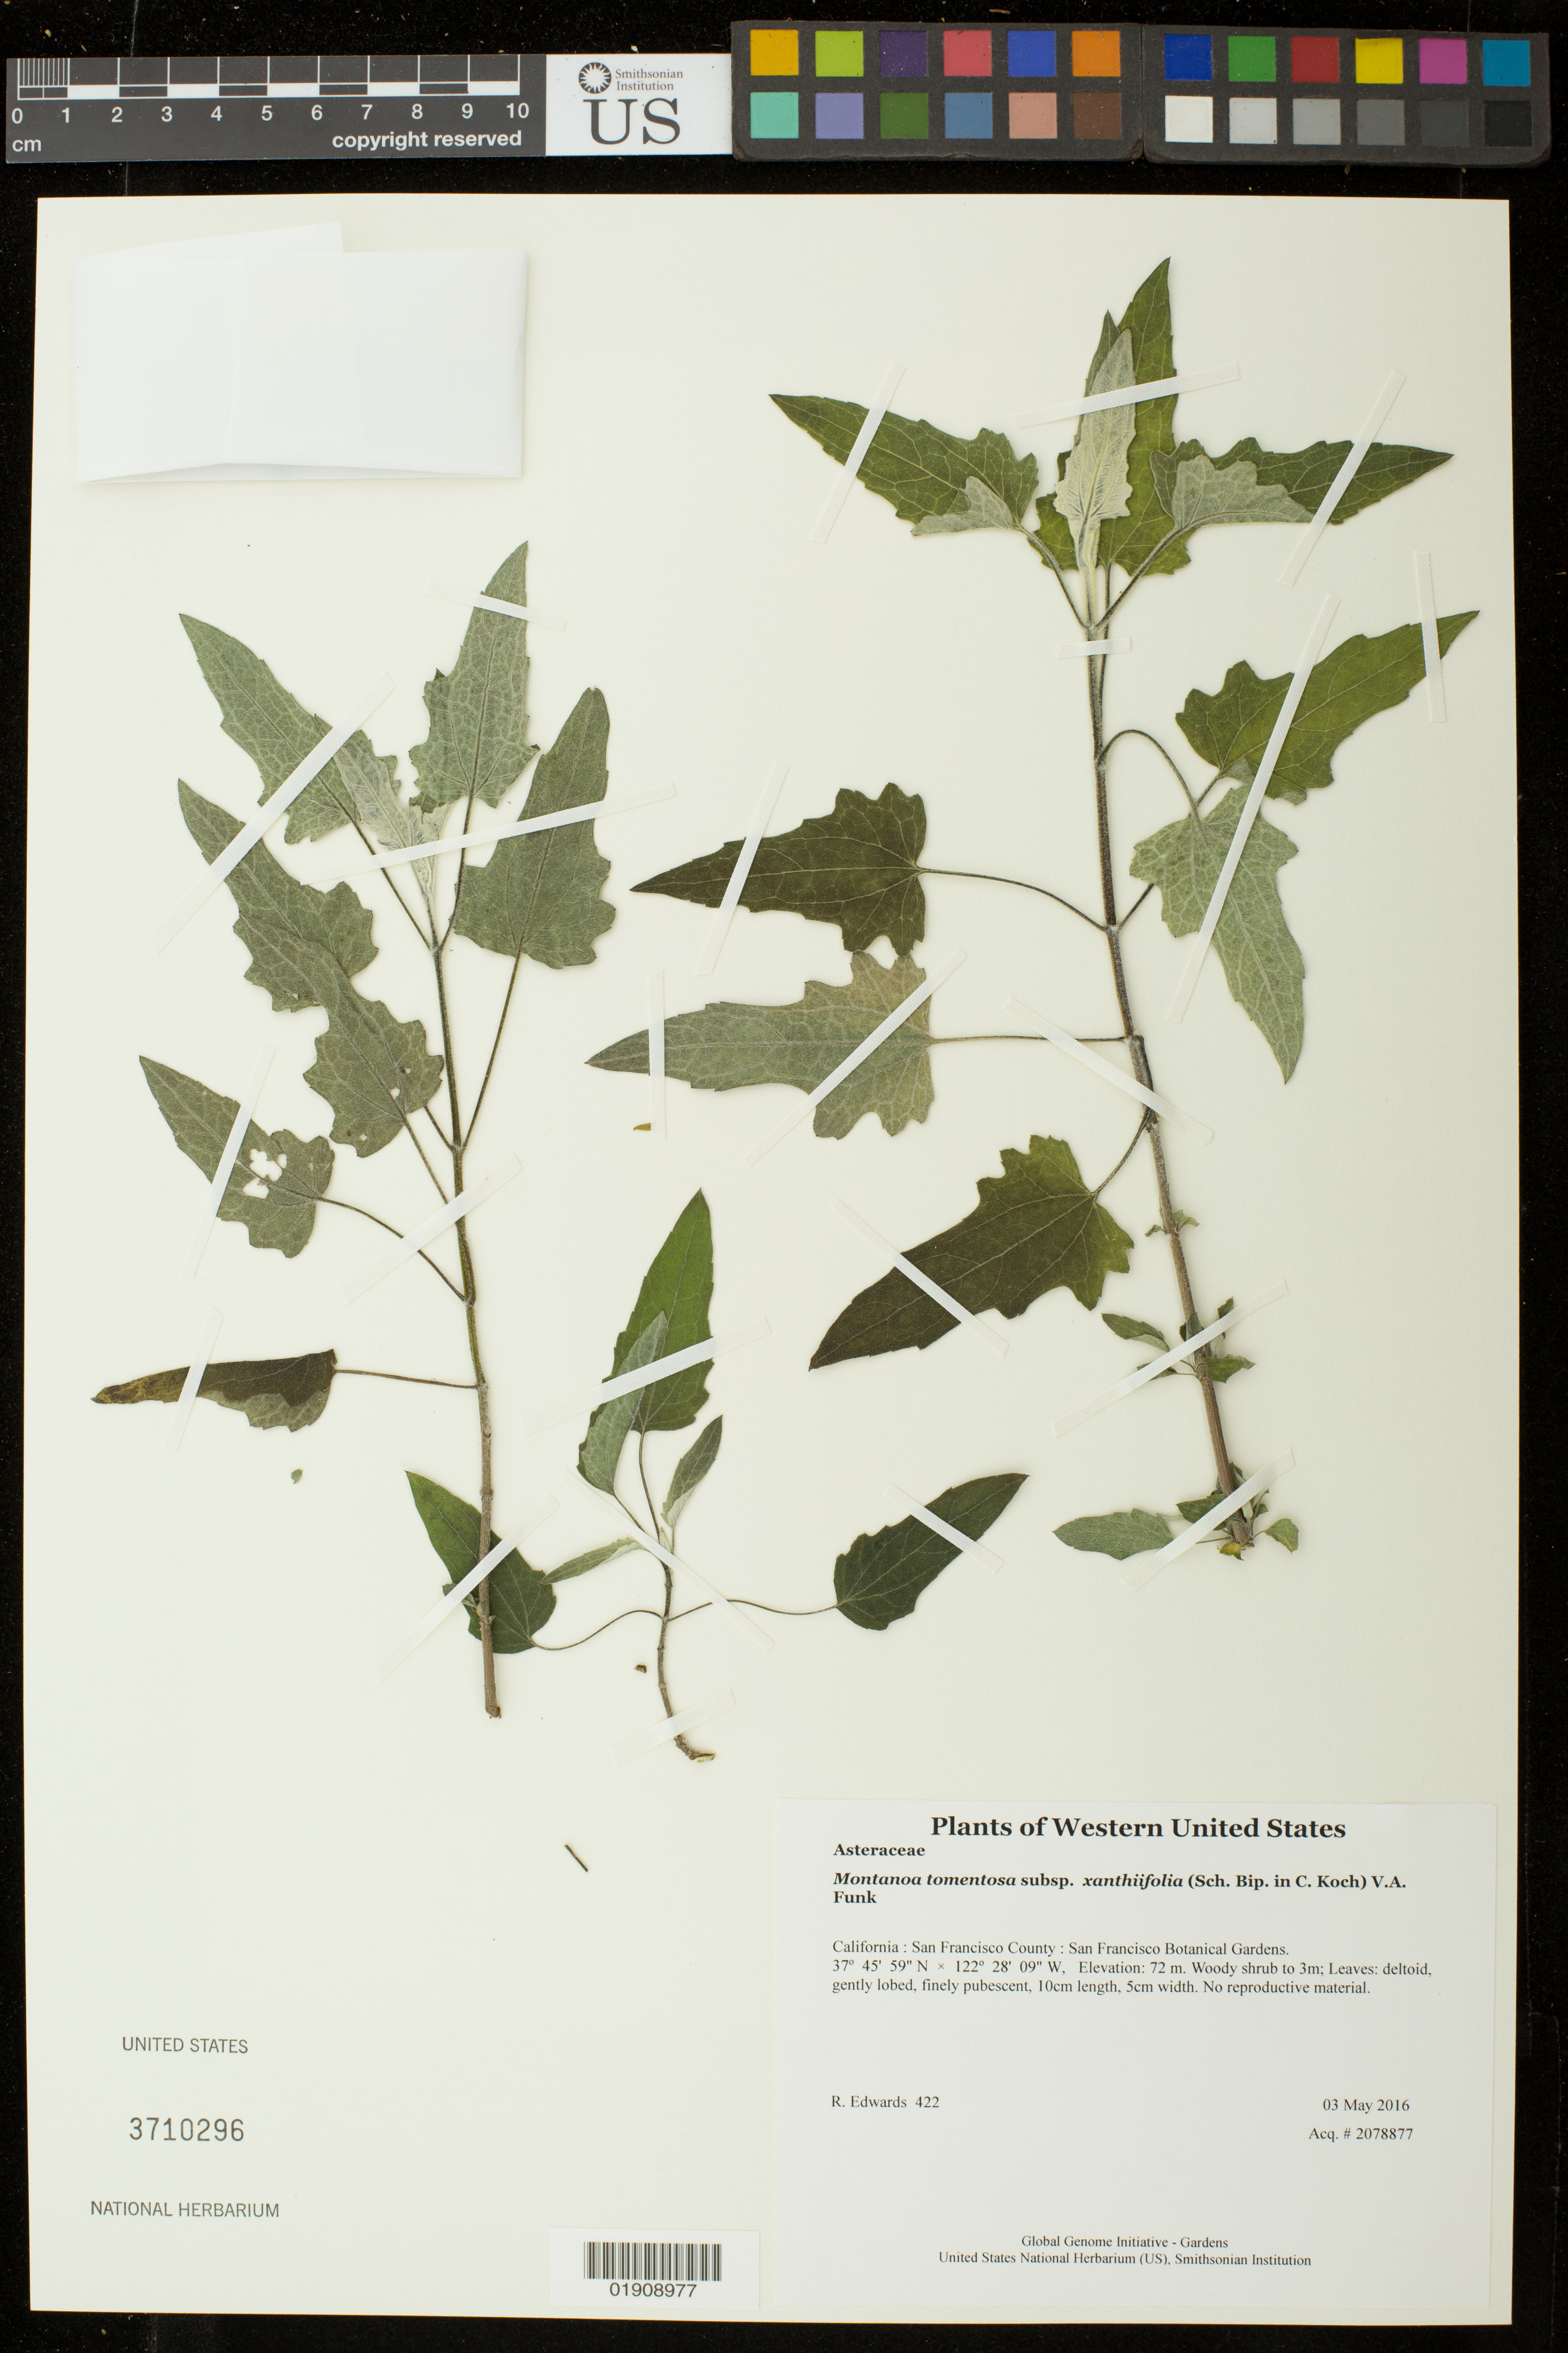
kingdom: Plantae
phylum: Tracheophyta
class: Magnoliopsida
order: Asterales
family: Asteraceae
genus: Montanoa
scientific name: Montanoa tomentosa subsp. xanthiifolia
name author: (Sch. Bip. in C. Koch) V.A. Funk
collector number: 422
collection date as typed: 3 May 2016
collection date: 2016-05-03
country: United States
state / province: California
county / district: San Francisco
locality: San Francisco Botanical Gardens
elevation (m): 72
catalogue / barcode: US 3710296